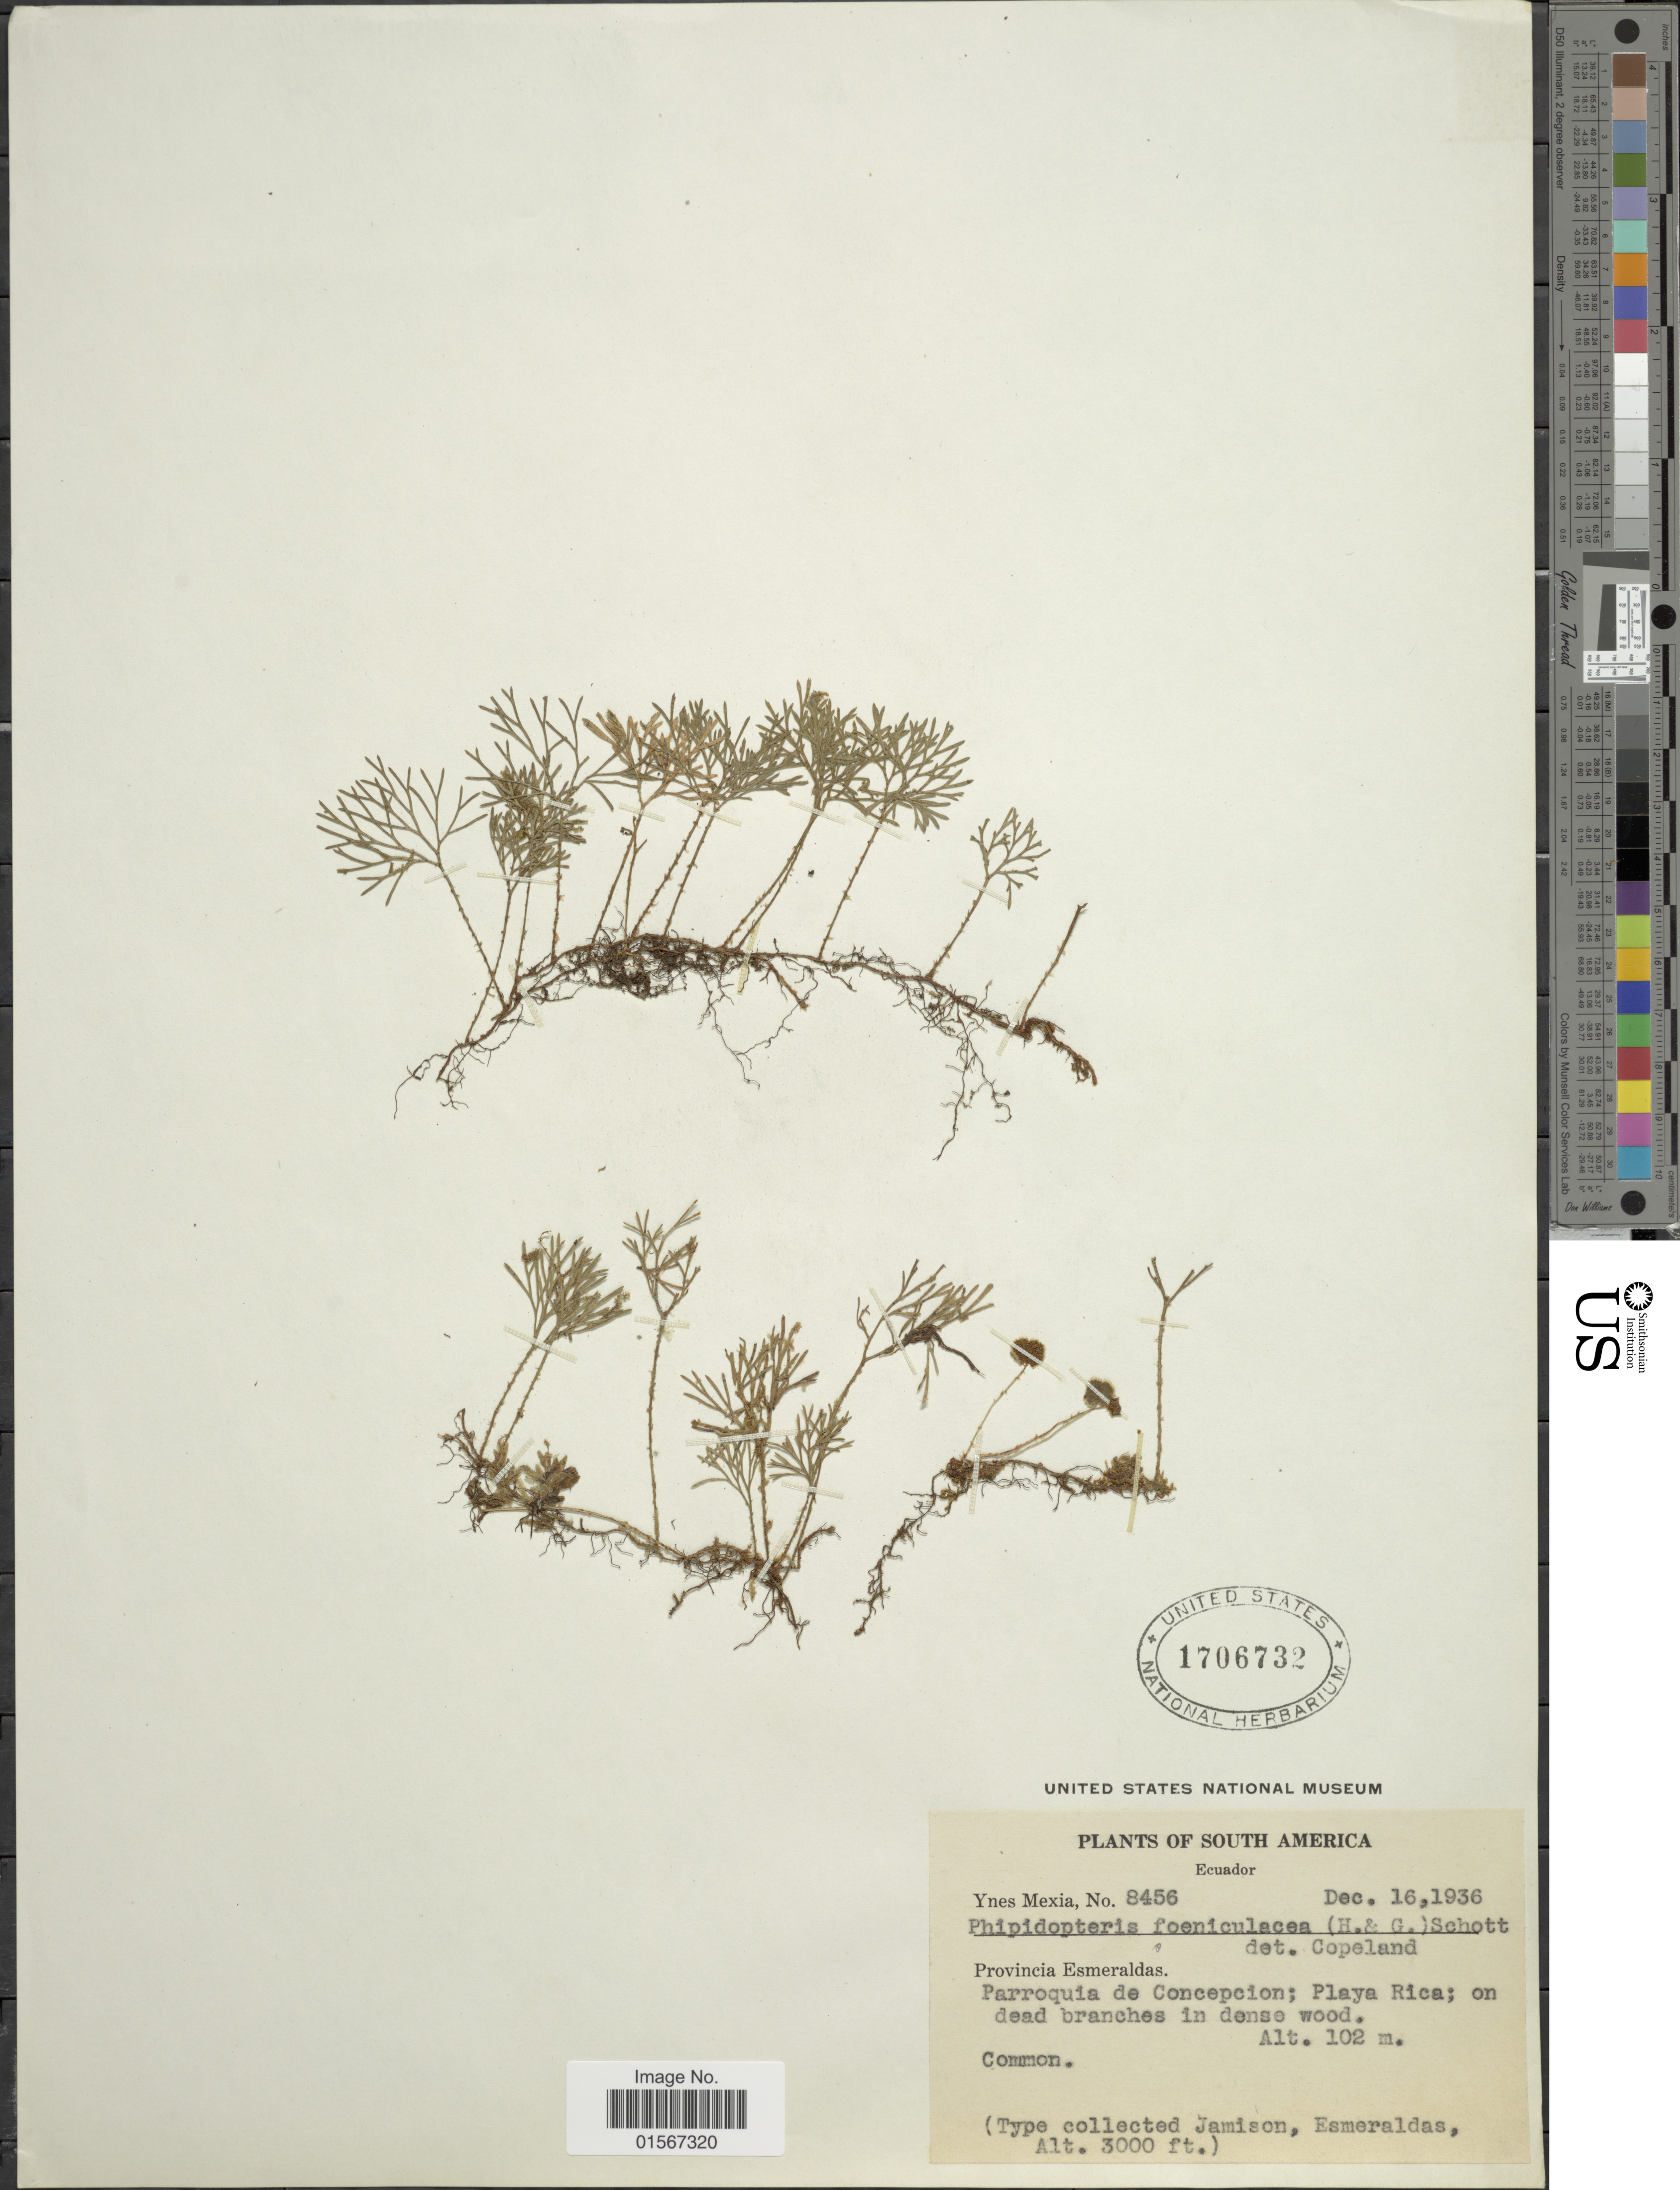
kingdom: Plantae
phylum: Tracheophyta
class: Polypodiopsida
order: Polypodiales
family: Dryopteridaceae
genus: Elaphoglossum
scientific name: Elaphoglossum peltatum f. foeniculaceum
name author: (Hook. & Grev.) Mickel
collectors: Y. Mexia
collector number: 8456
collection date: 1936-12-16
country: Ecuador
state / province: Esmeraldas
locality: South America, Ecuador, Provincia Esmeraldas, Parroquia de Concepcion; Playa Rica.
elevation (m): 102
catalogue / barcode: US 1706732